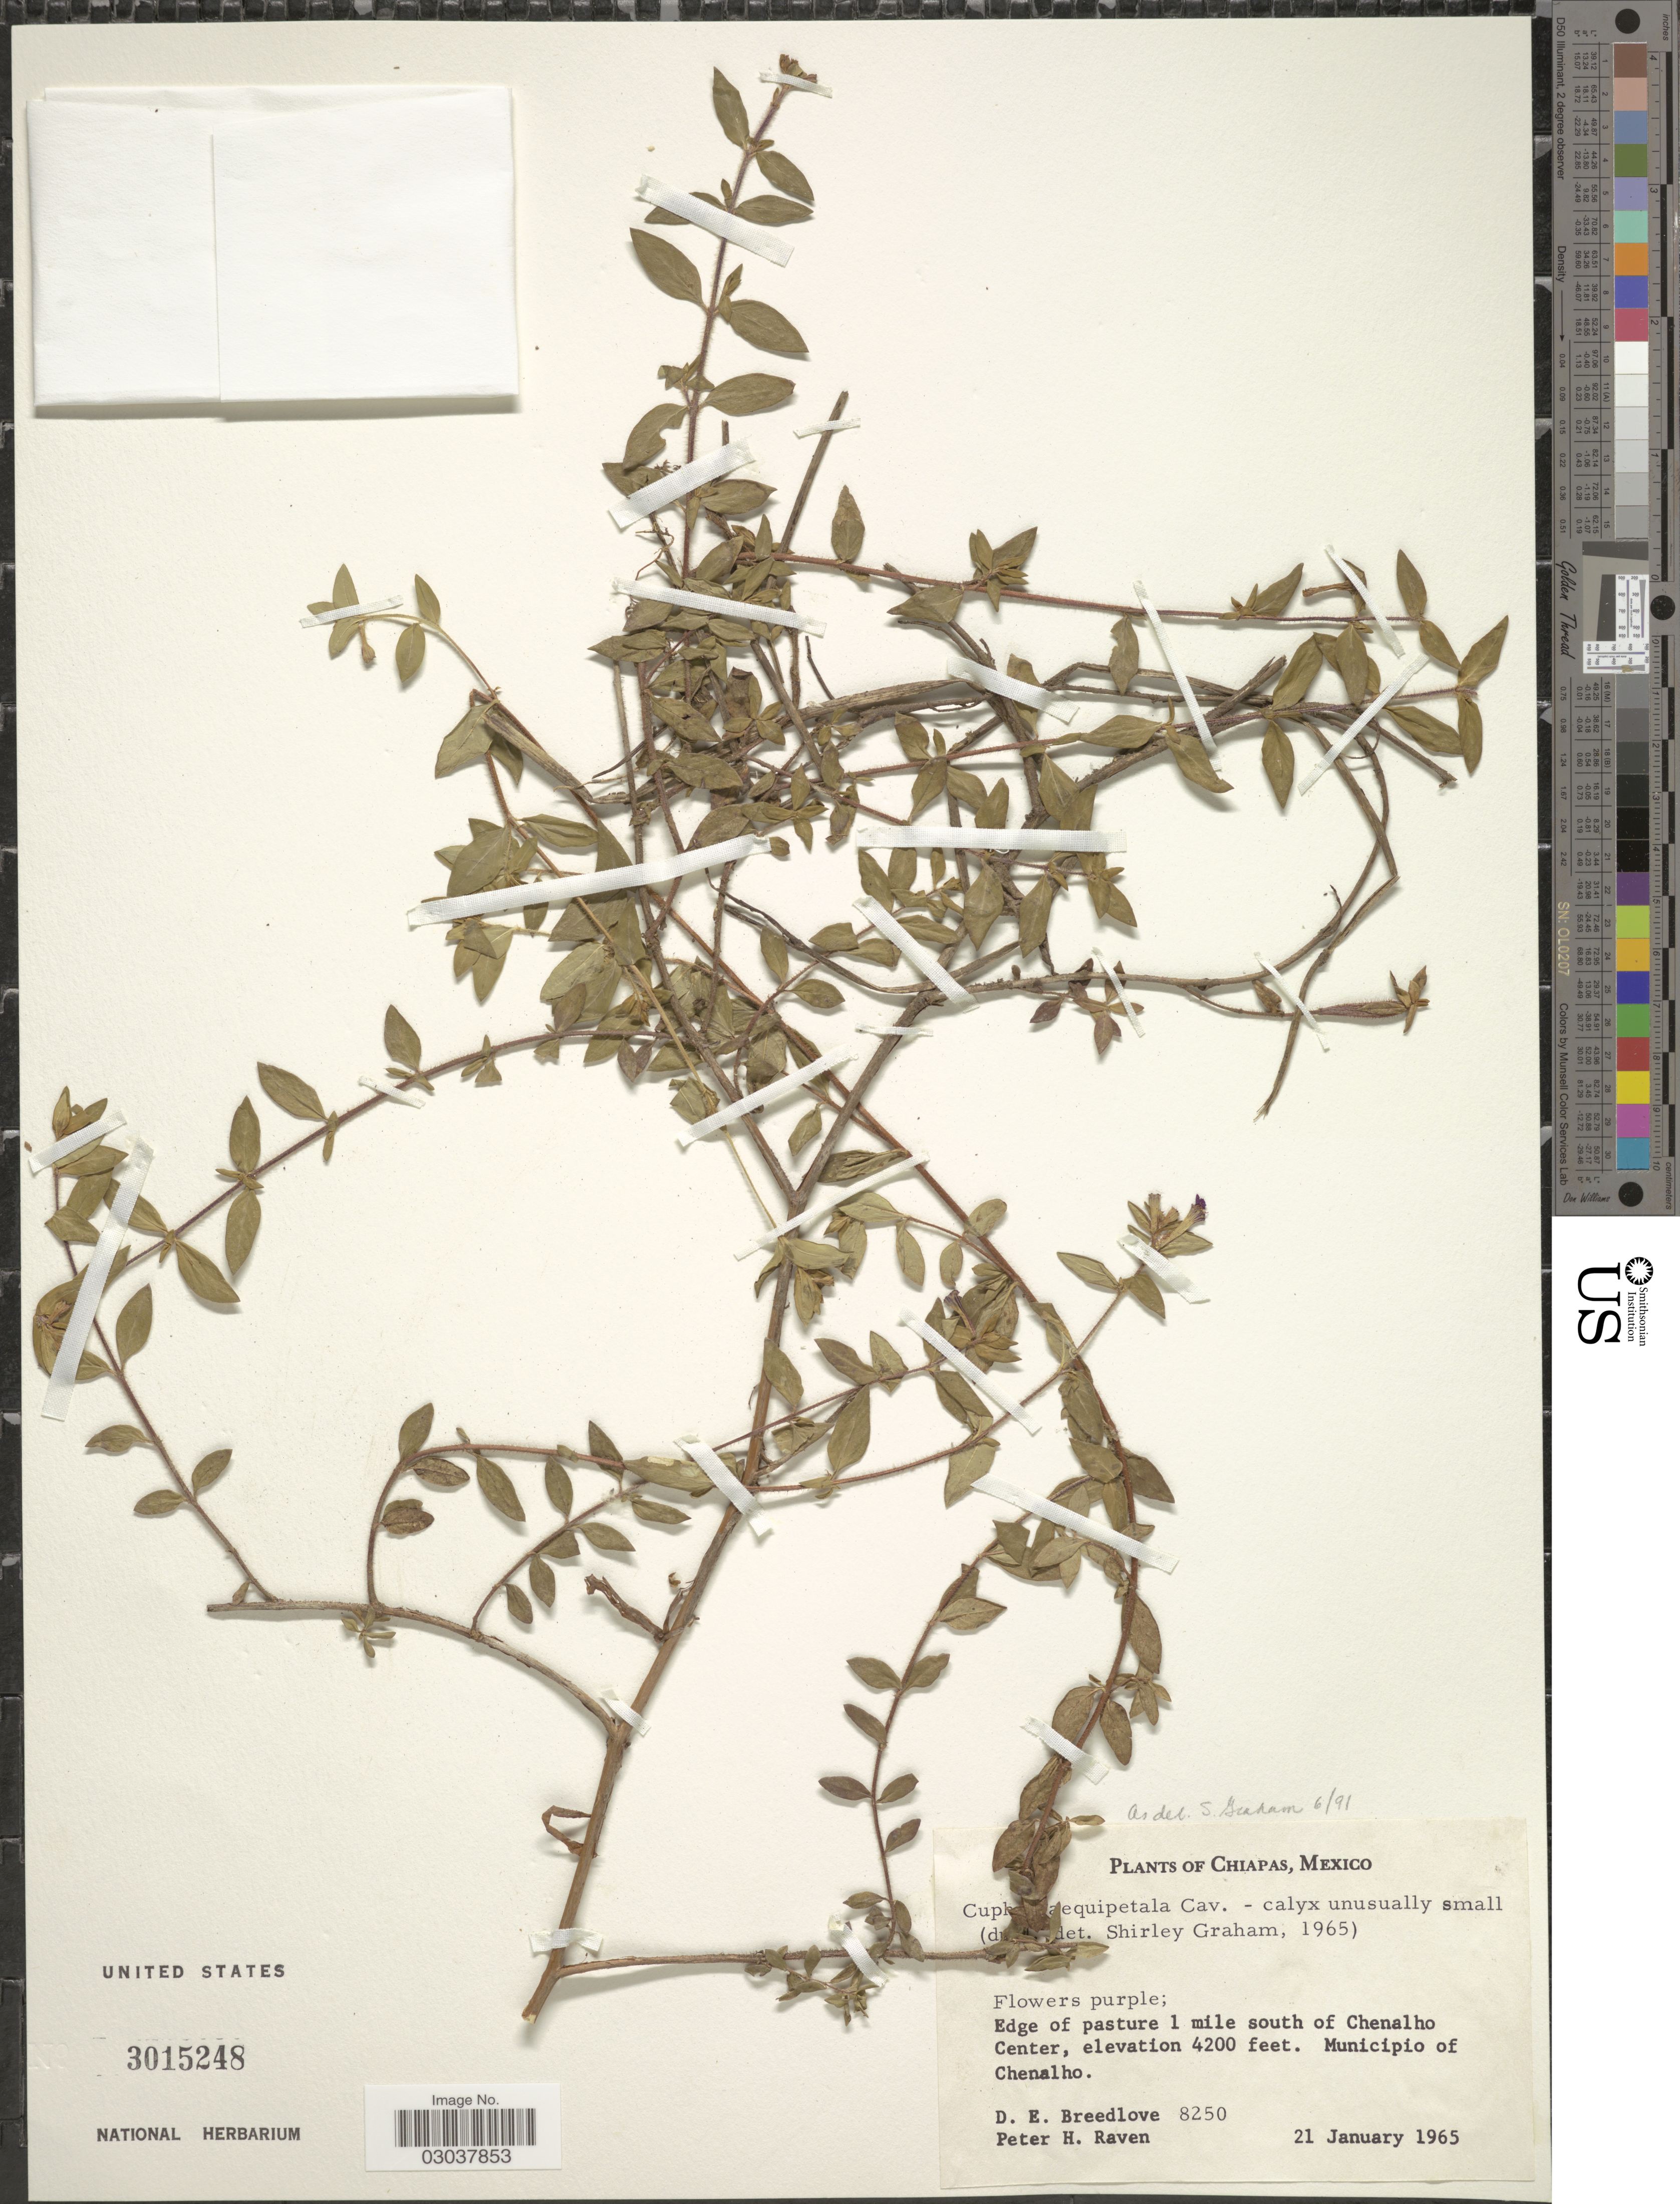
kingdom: Plantae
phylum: Tracheophyta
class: Magnoliopsida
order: Myrtales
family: Lythraceae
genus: Cuphea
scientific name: Cuphea aequipetala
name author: Cav.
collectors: D. E. Breedlove & P. Raven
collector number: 8250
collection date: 1965-01-21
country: Mexico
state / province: Chiapas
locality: Edge of pasture 1 mile south of Chenalho Center. Municipio of Chenalho.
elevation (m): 1280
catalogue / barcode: US 3015248